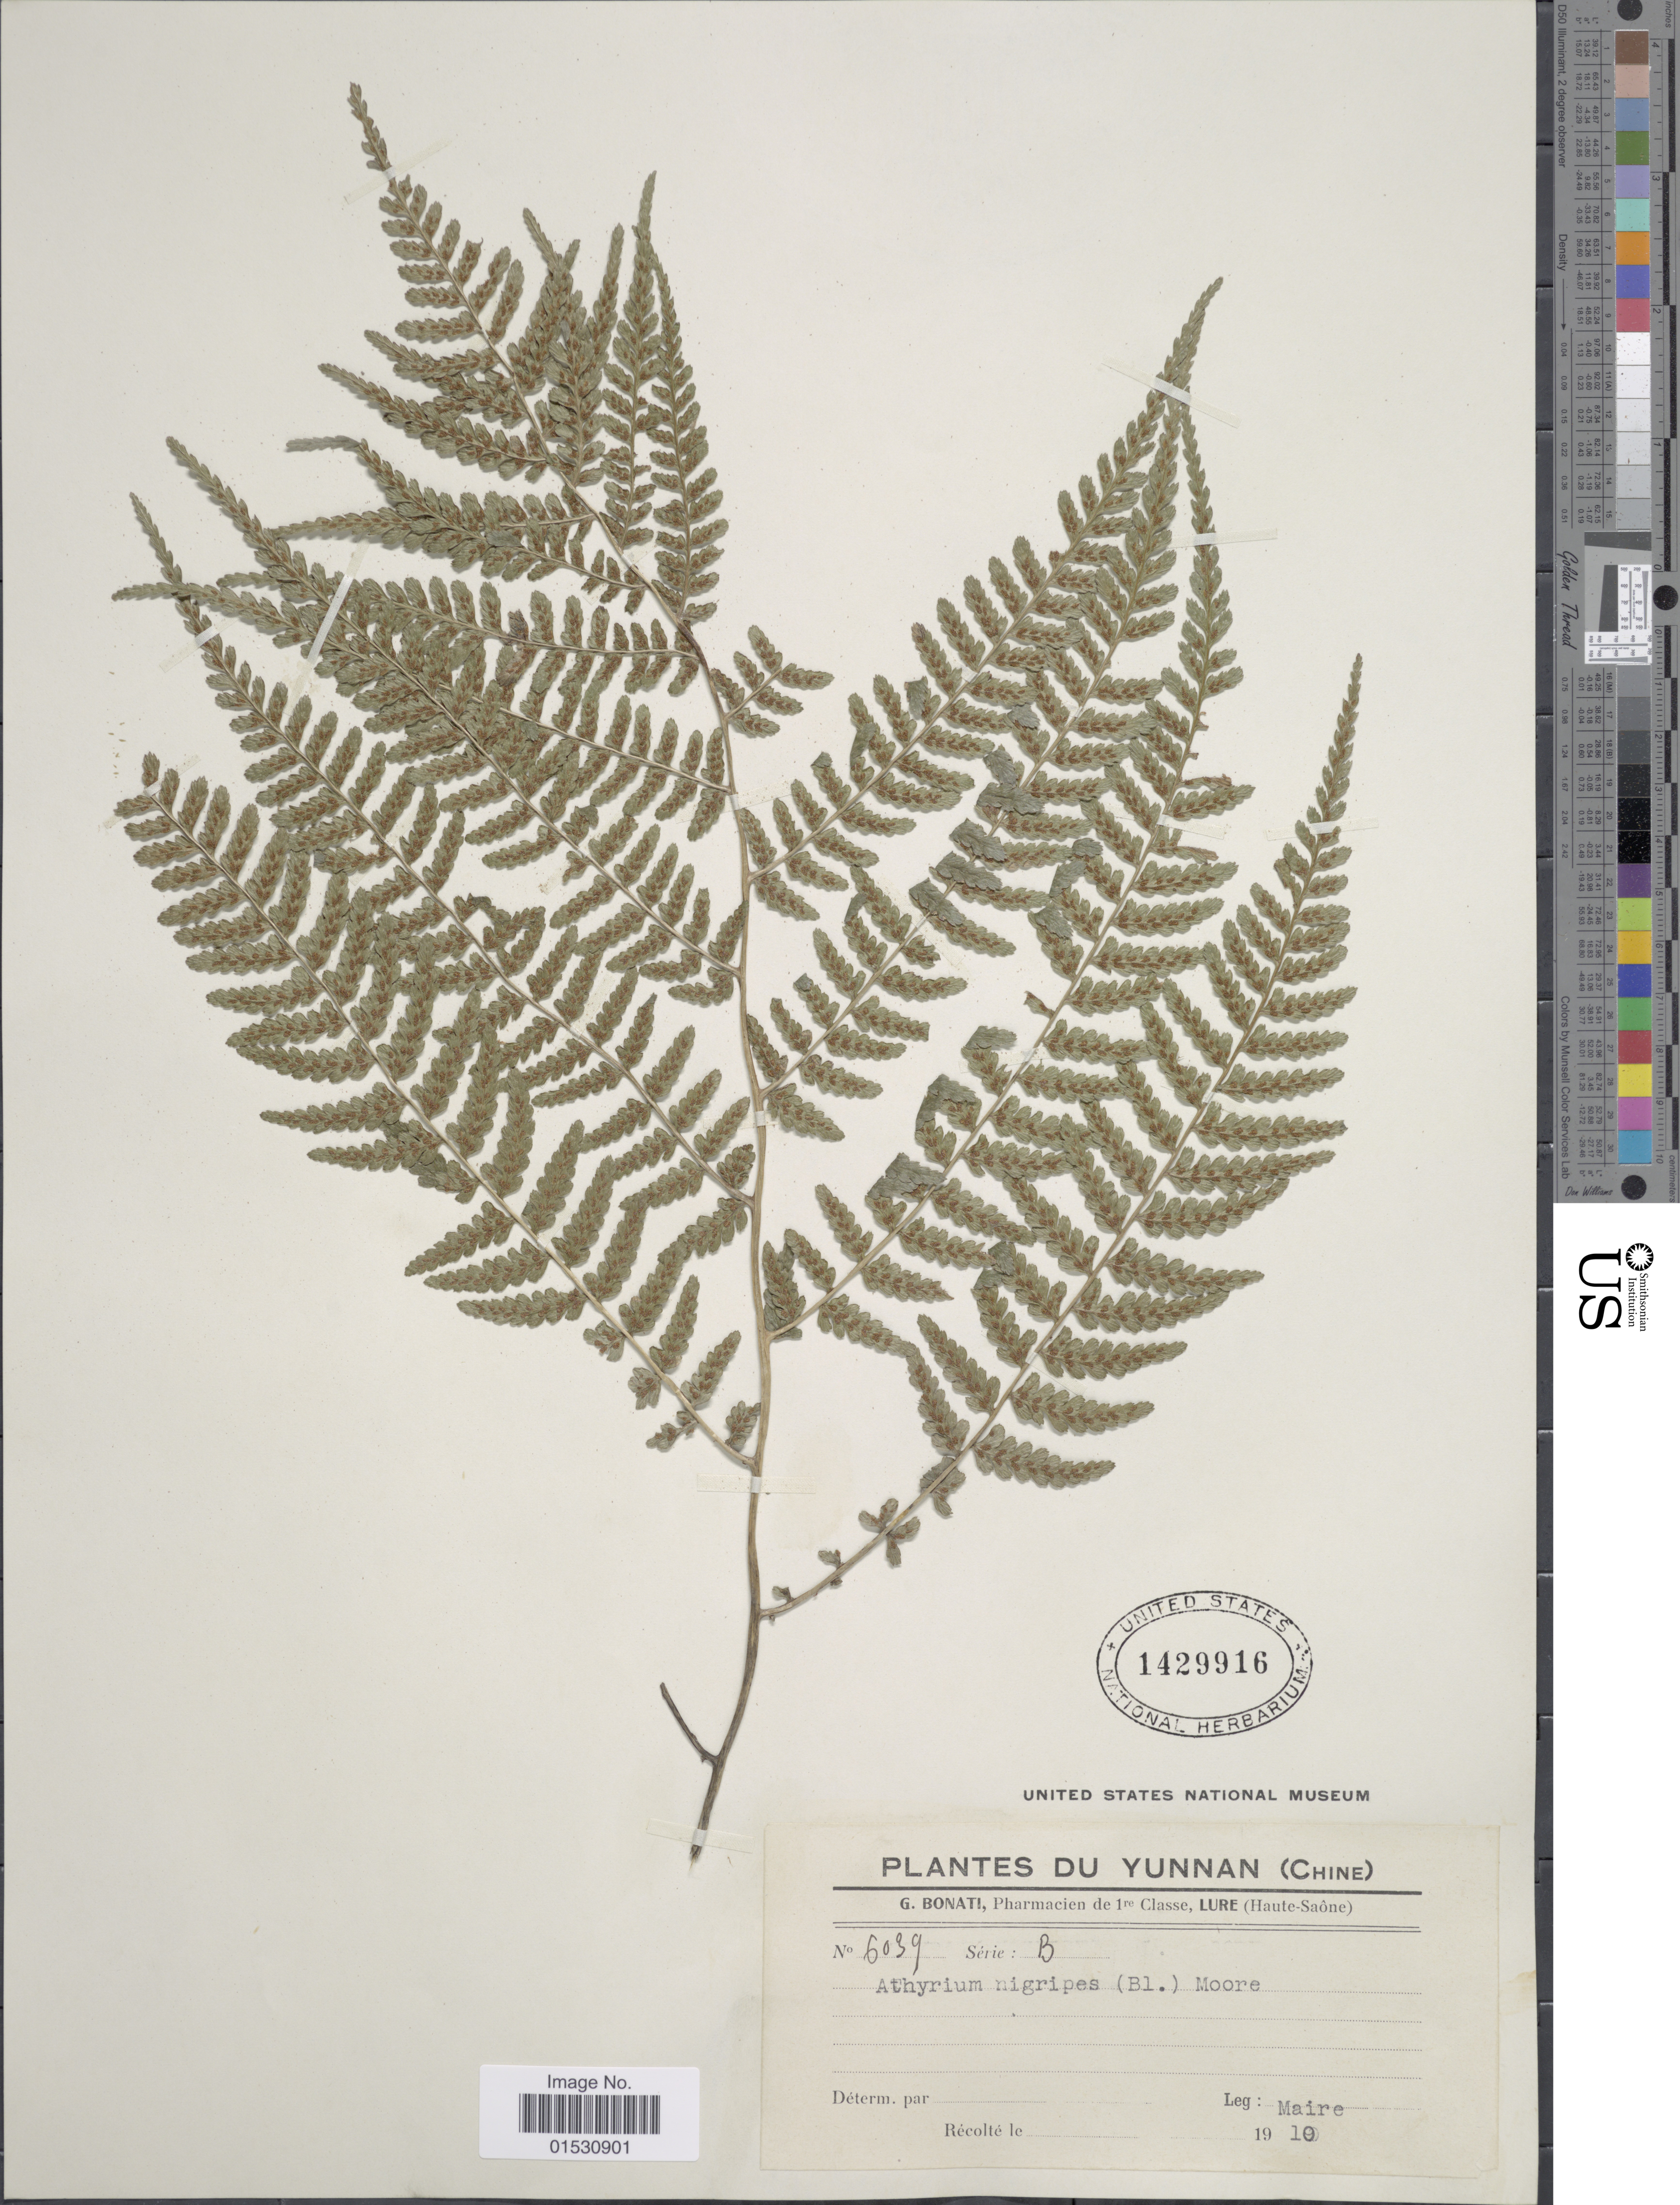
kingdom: Plantae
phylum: Tracheophyta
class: Polypodiopsida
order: Polypodiales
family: Athyriaceae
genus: Athyrium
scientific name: Athyrium nigripes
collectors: Maire, --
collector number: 6039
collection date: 1910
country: China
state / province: Yunnan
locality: Chine.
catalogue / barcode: US 1429916